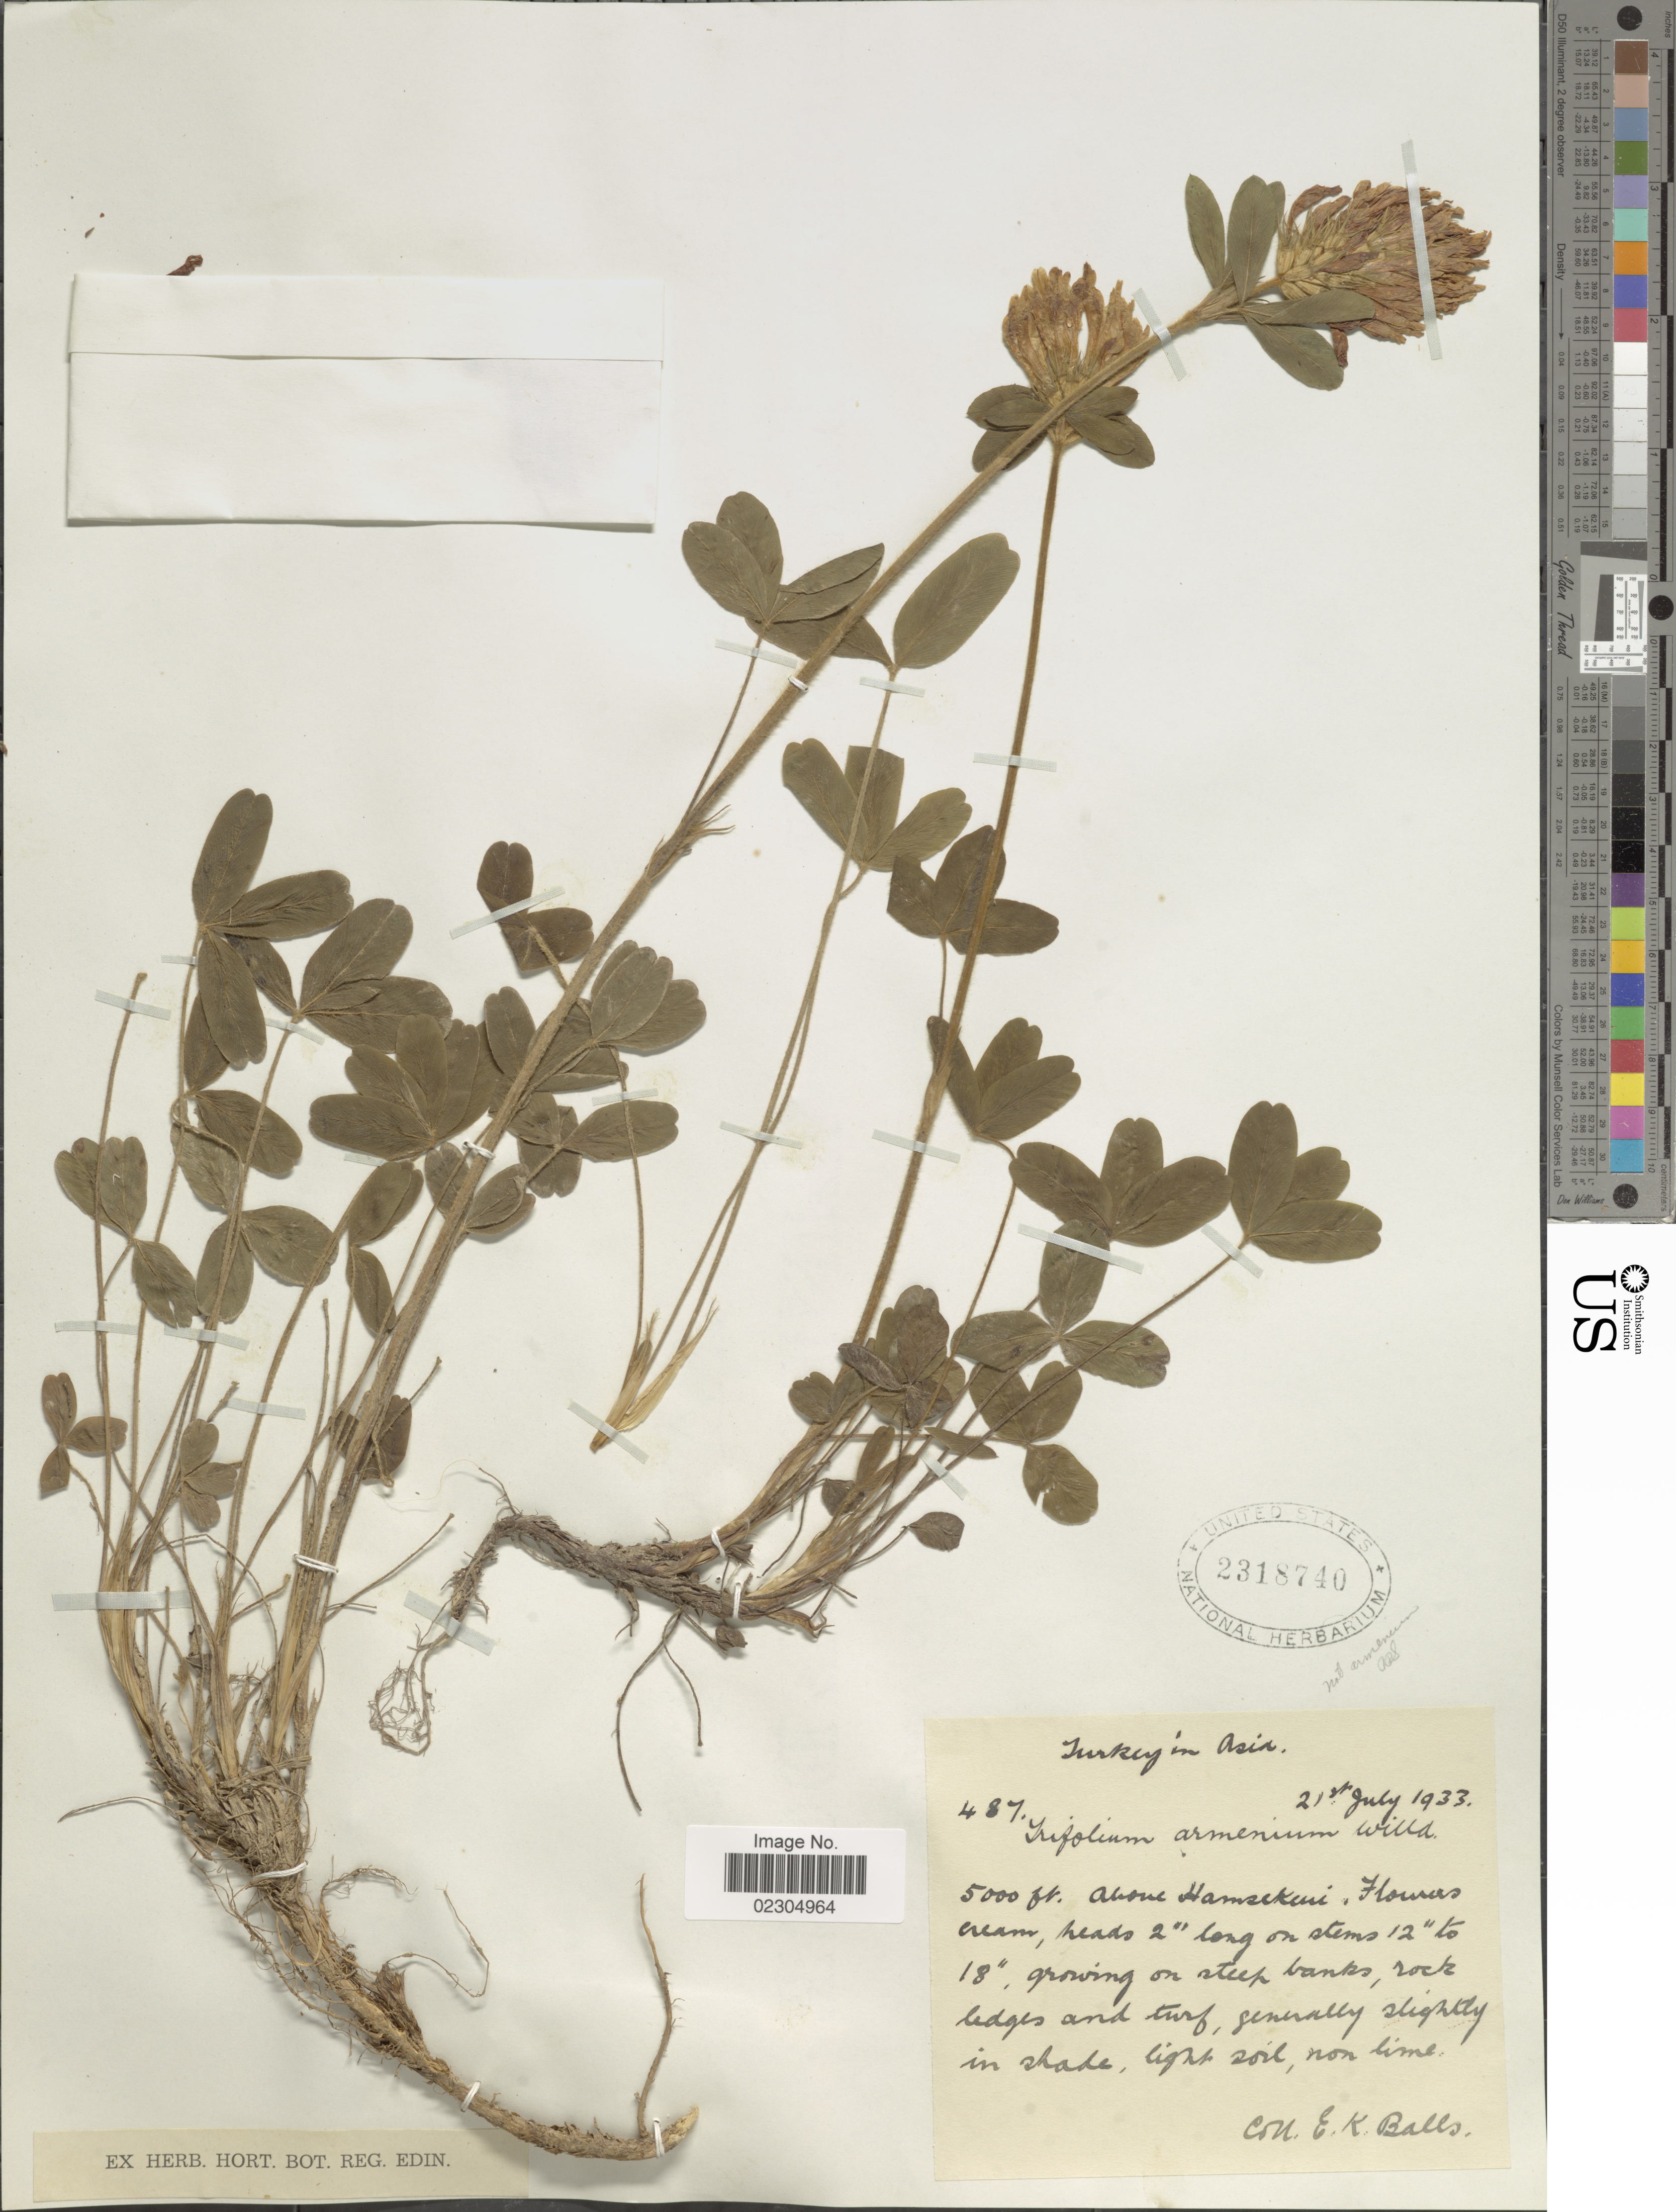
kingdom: Plantae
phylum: Tracheophyta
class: Magnoliopsida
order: Fabales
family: Fabaceae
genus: Trifolium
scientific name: Trifolium armeniacum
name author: Penny ex G. Don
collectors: E. K. Balls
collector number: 87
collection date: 1933-07-21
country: Turkey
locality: Turkey in Asia.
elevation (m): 1524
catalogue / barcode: US 2318740